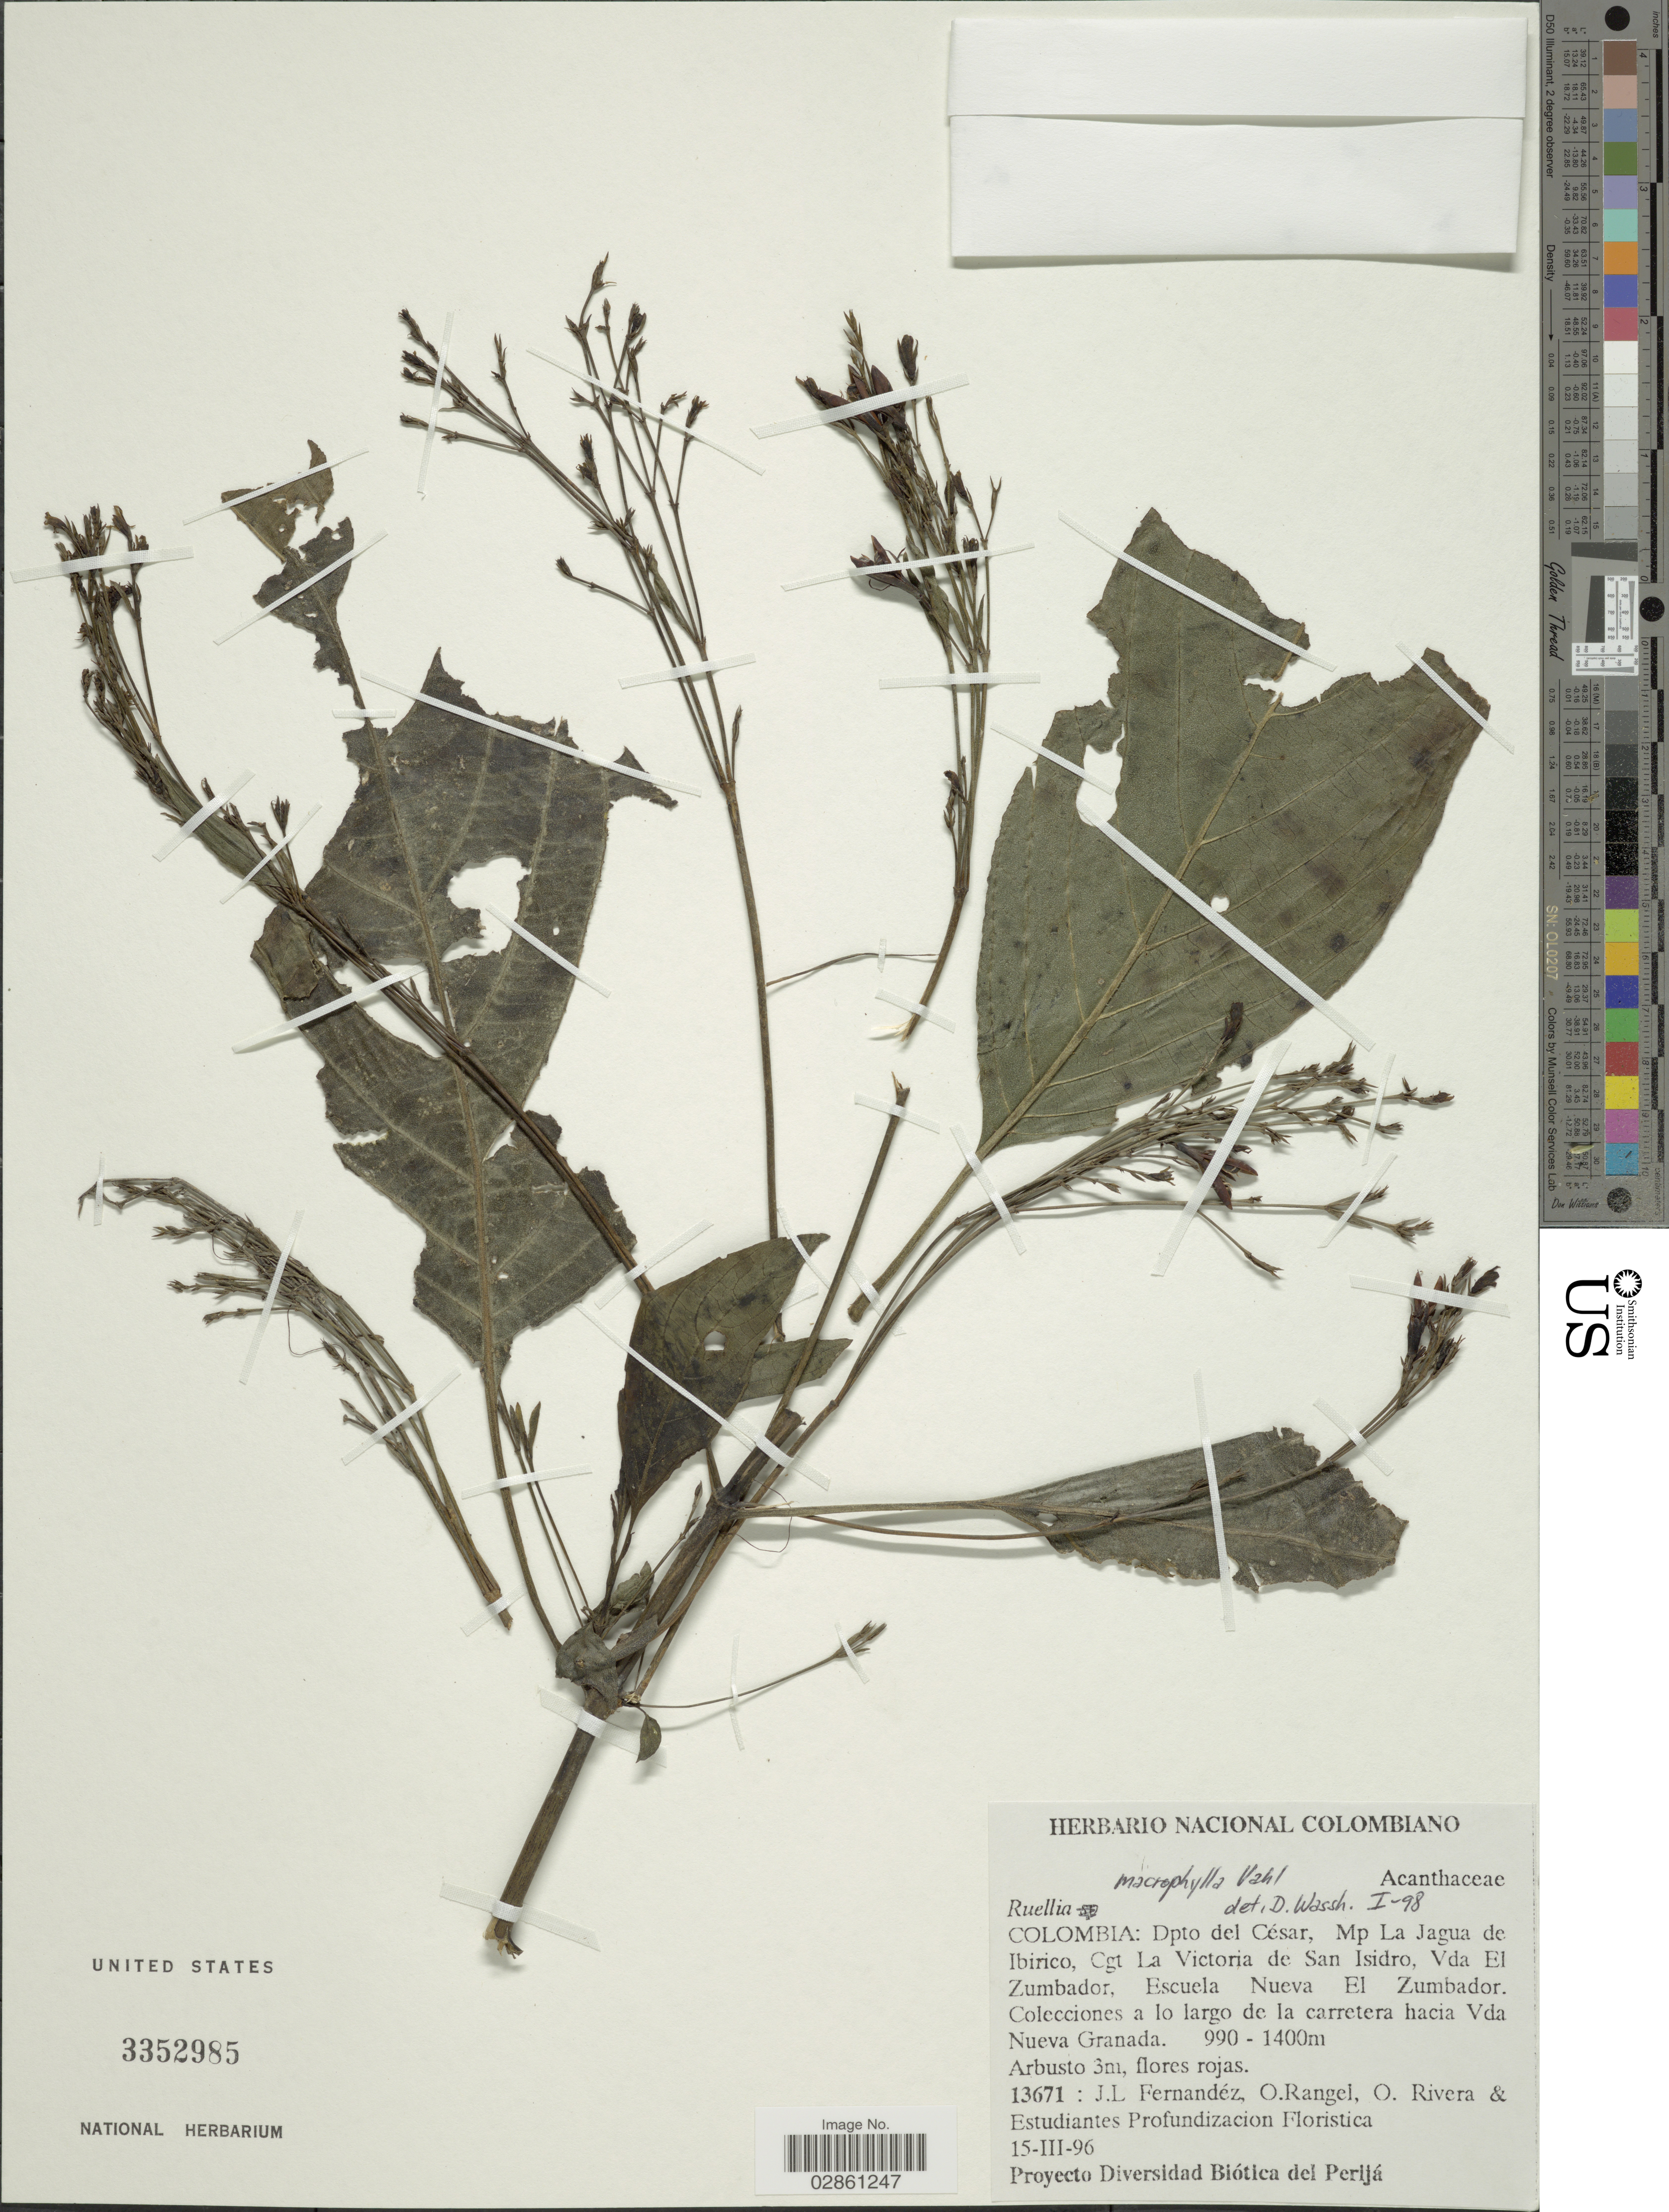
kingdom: Plantae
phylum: Tracheophyta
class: Magnoliopsida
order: Lamiales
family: Acanthaceae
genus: Ruellia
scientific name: Ruellia macrophylla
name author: Vahl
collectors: J. Fernandez, O. Rangel, O. Rivera & et al.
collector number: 13671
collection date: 1996-03-15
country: Colombia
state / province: Cesar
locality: Dpto del César, Mp La Jagua de Ibirico, Cgt La Victoria de San Isidro, Vda El Zumbador, Escuela Nueva El Zumbador.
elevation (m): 990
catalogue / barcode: US 3352985